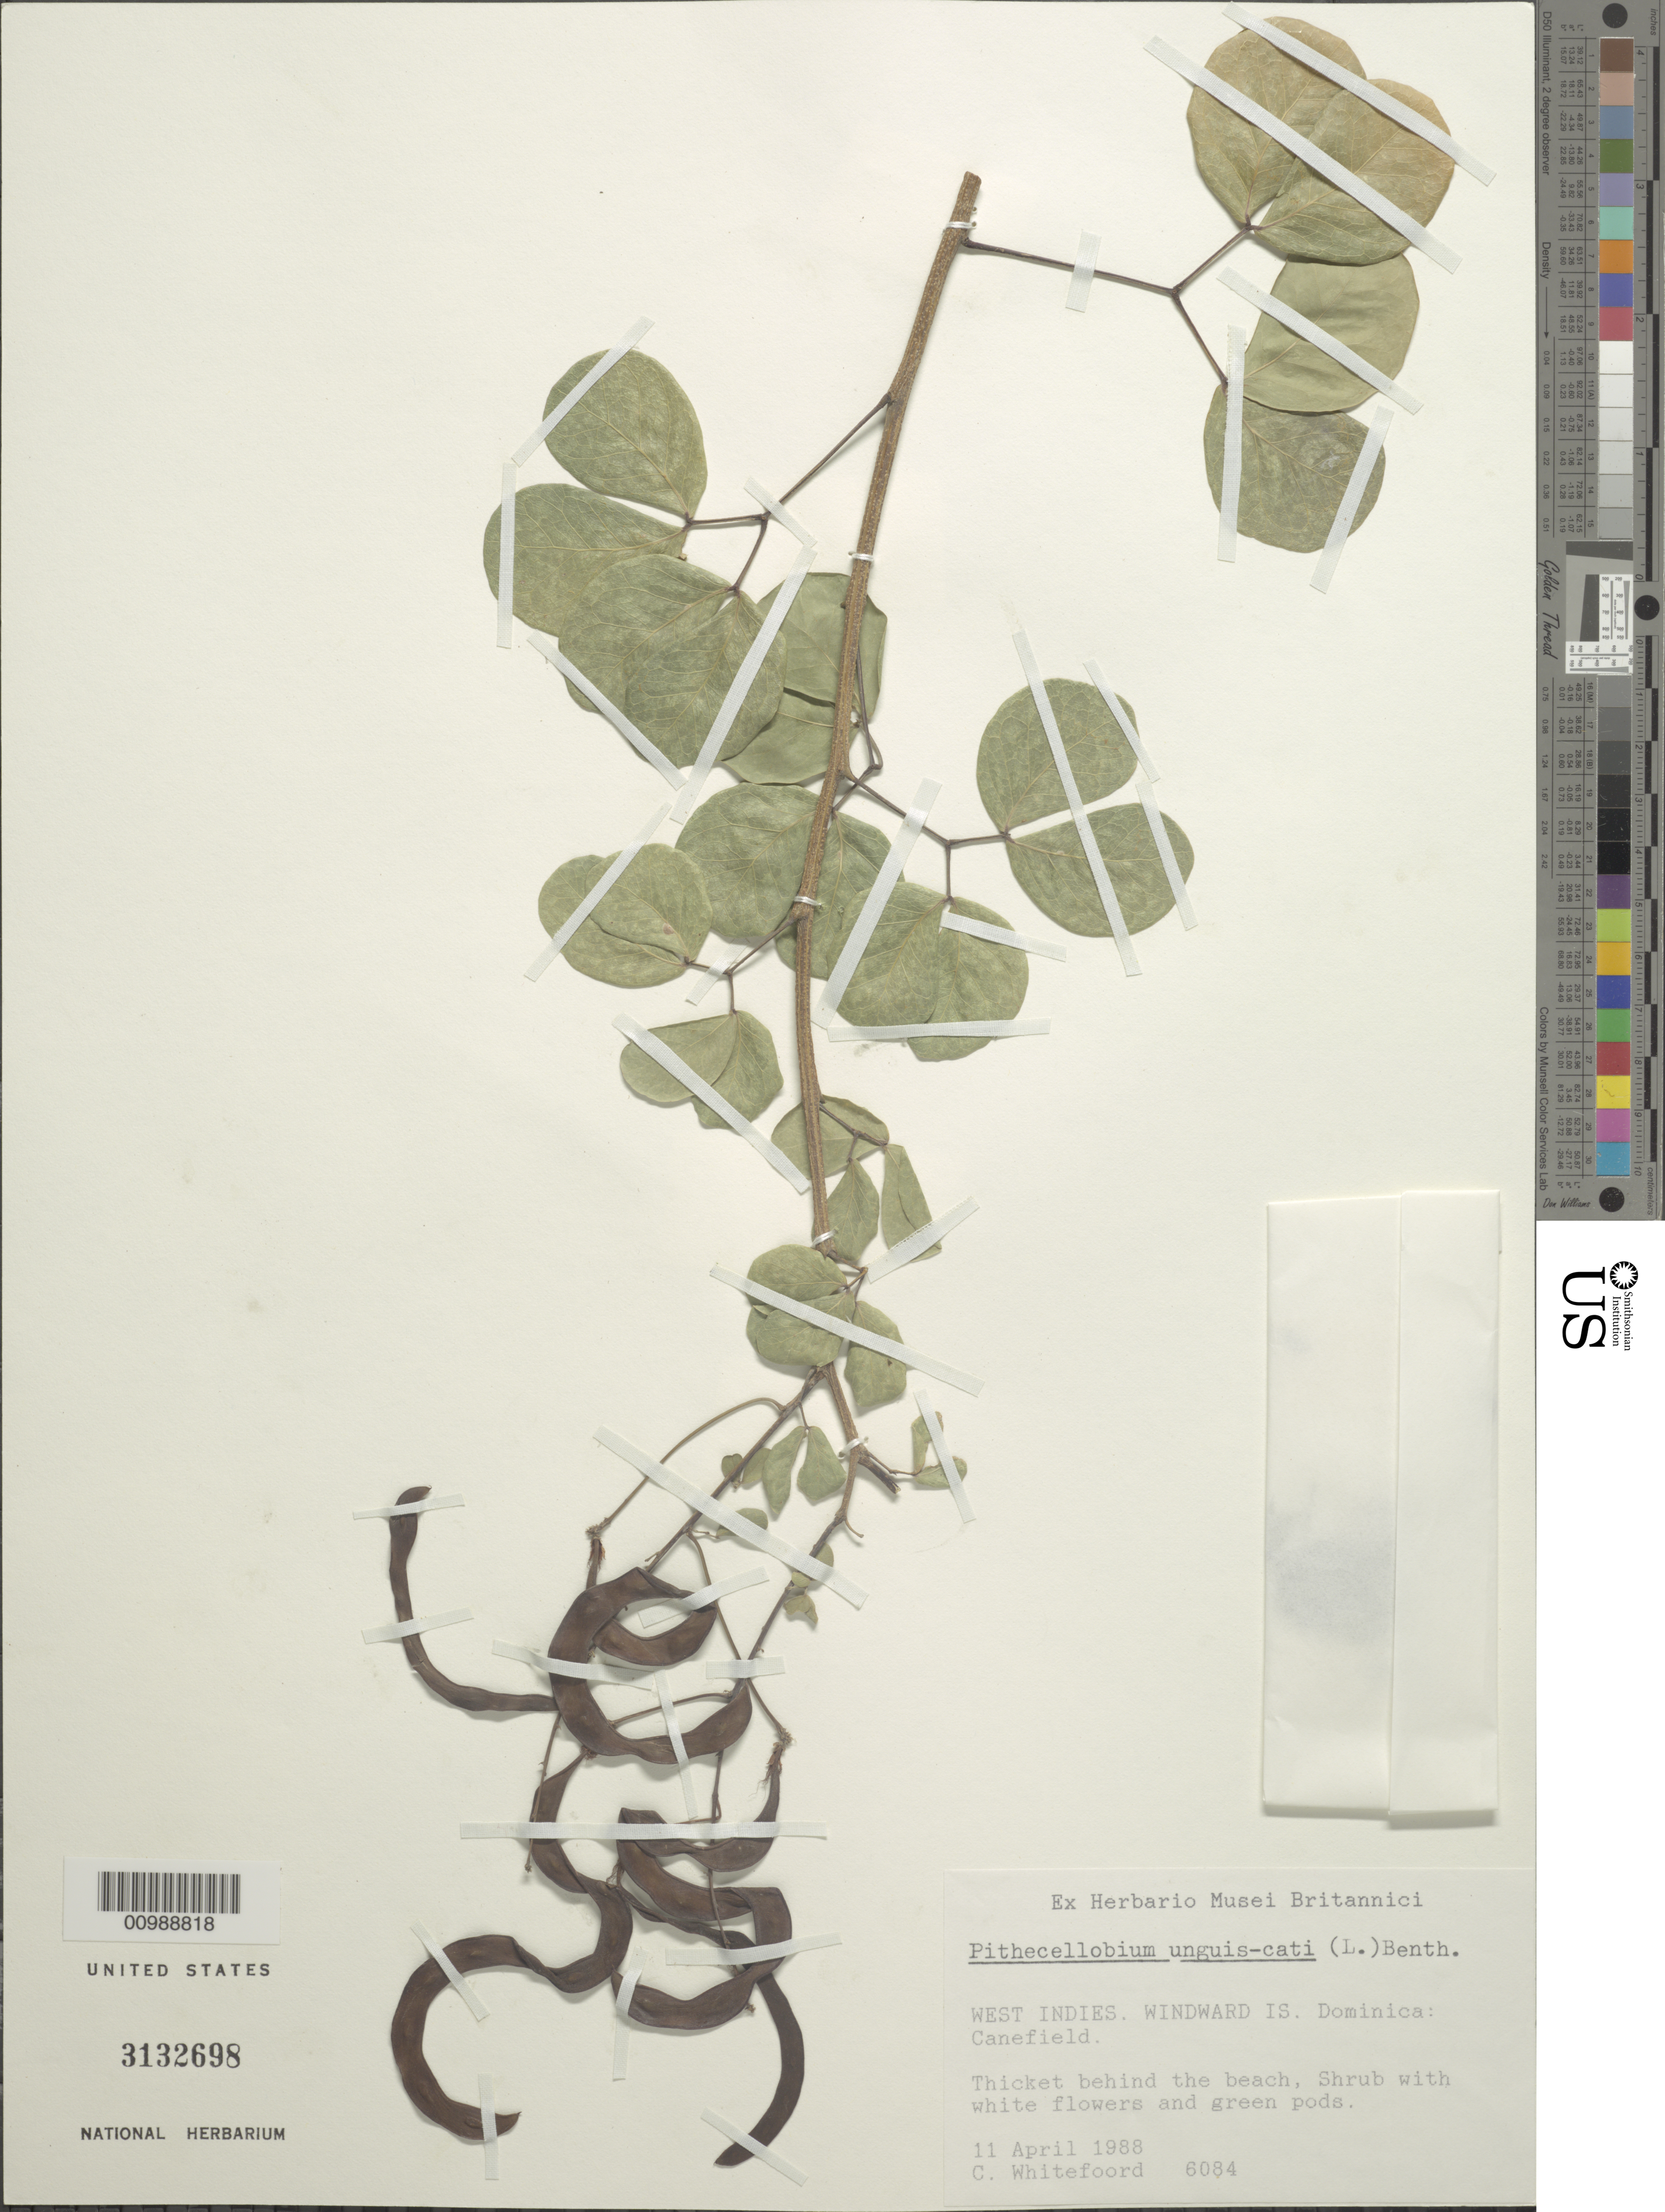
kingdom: Plantae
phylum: Tracheophyta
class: Magnoliopsida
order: Fabales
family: Fabaceae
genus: Pithecellobium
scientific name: Pithecellobium unguis-cati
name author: (L.) Benth.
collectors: C. Whitefoord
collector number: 6084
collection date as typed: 11 Apr 1988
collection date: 1988-04-11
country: Dominica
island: Dominica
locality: Windward Island: Canefield; thicket behind the beach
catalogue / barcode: US 3132698